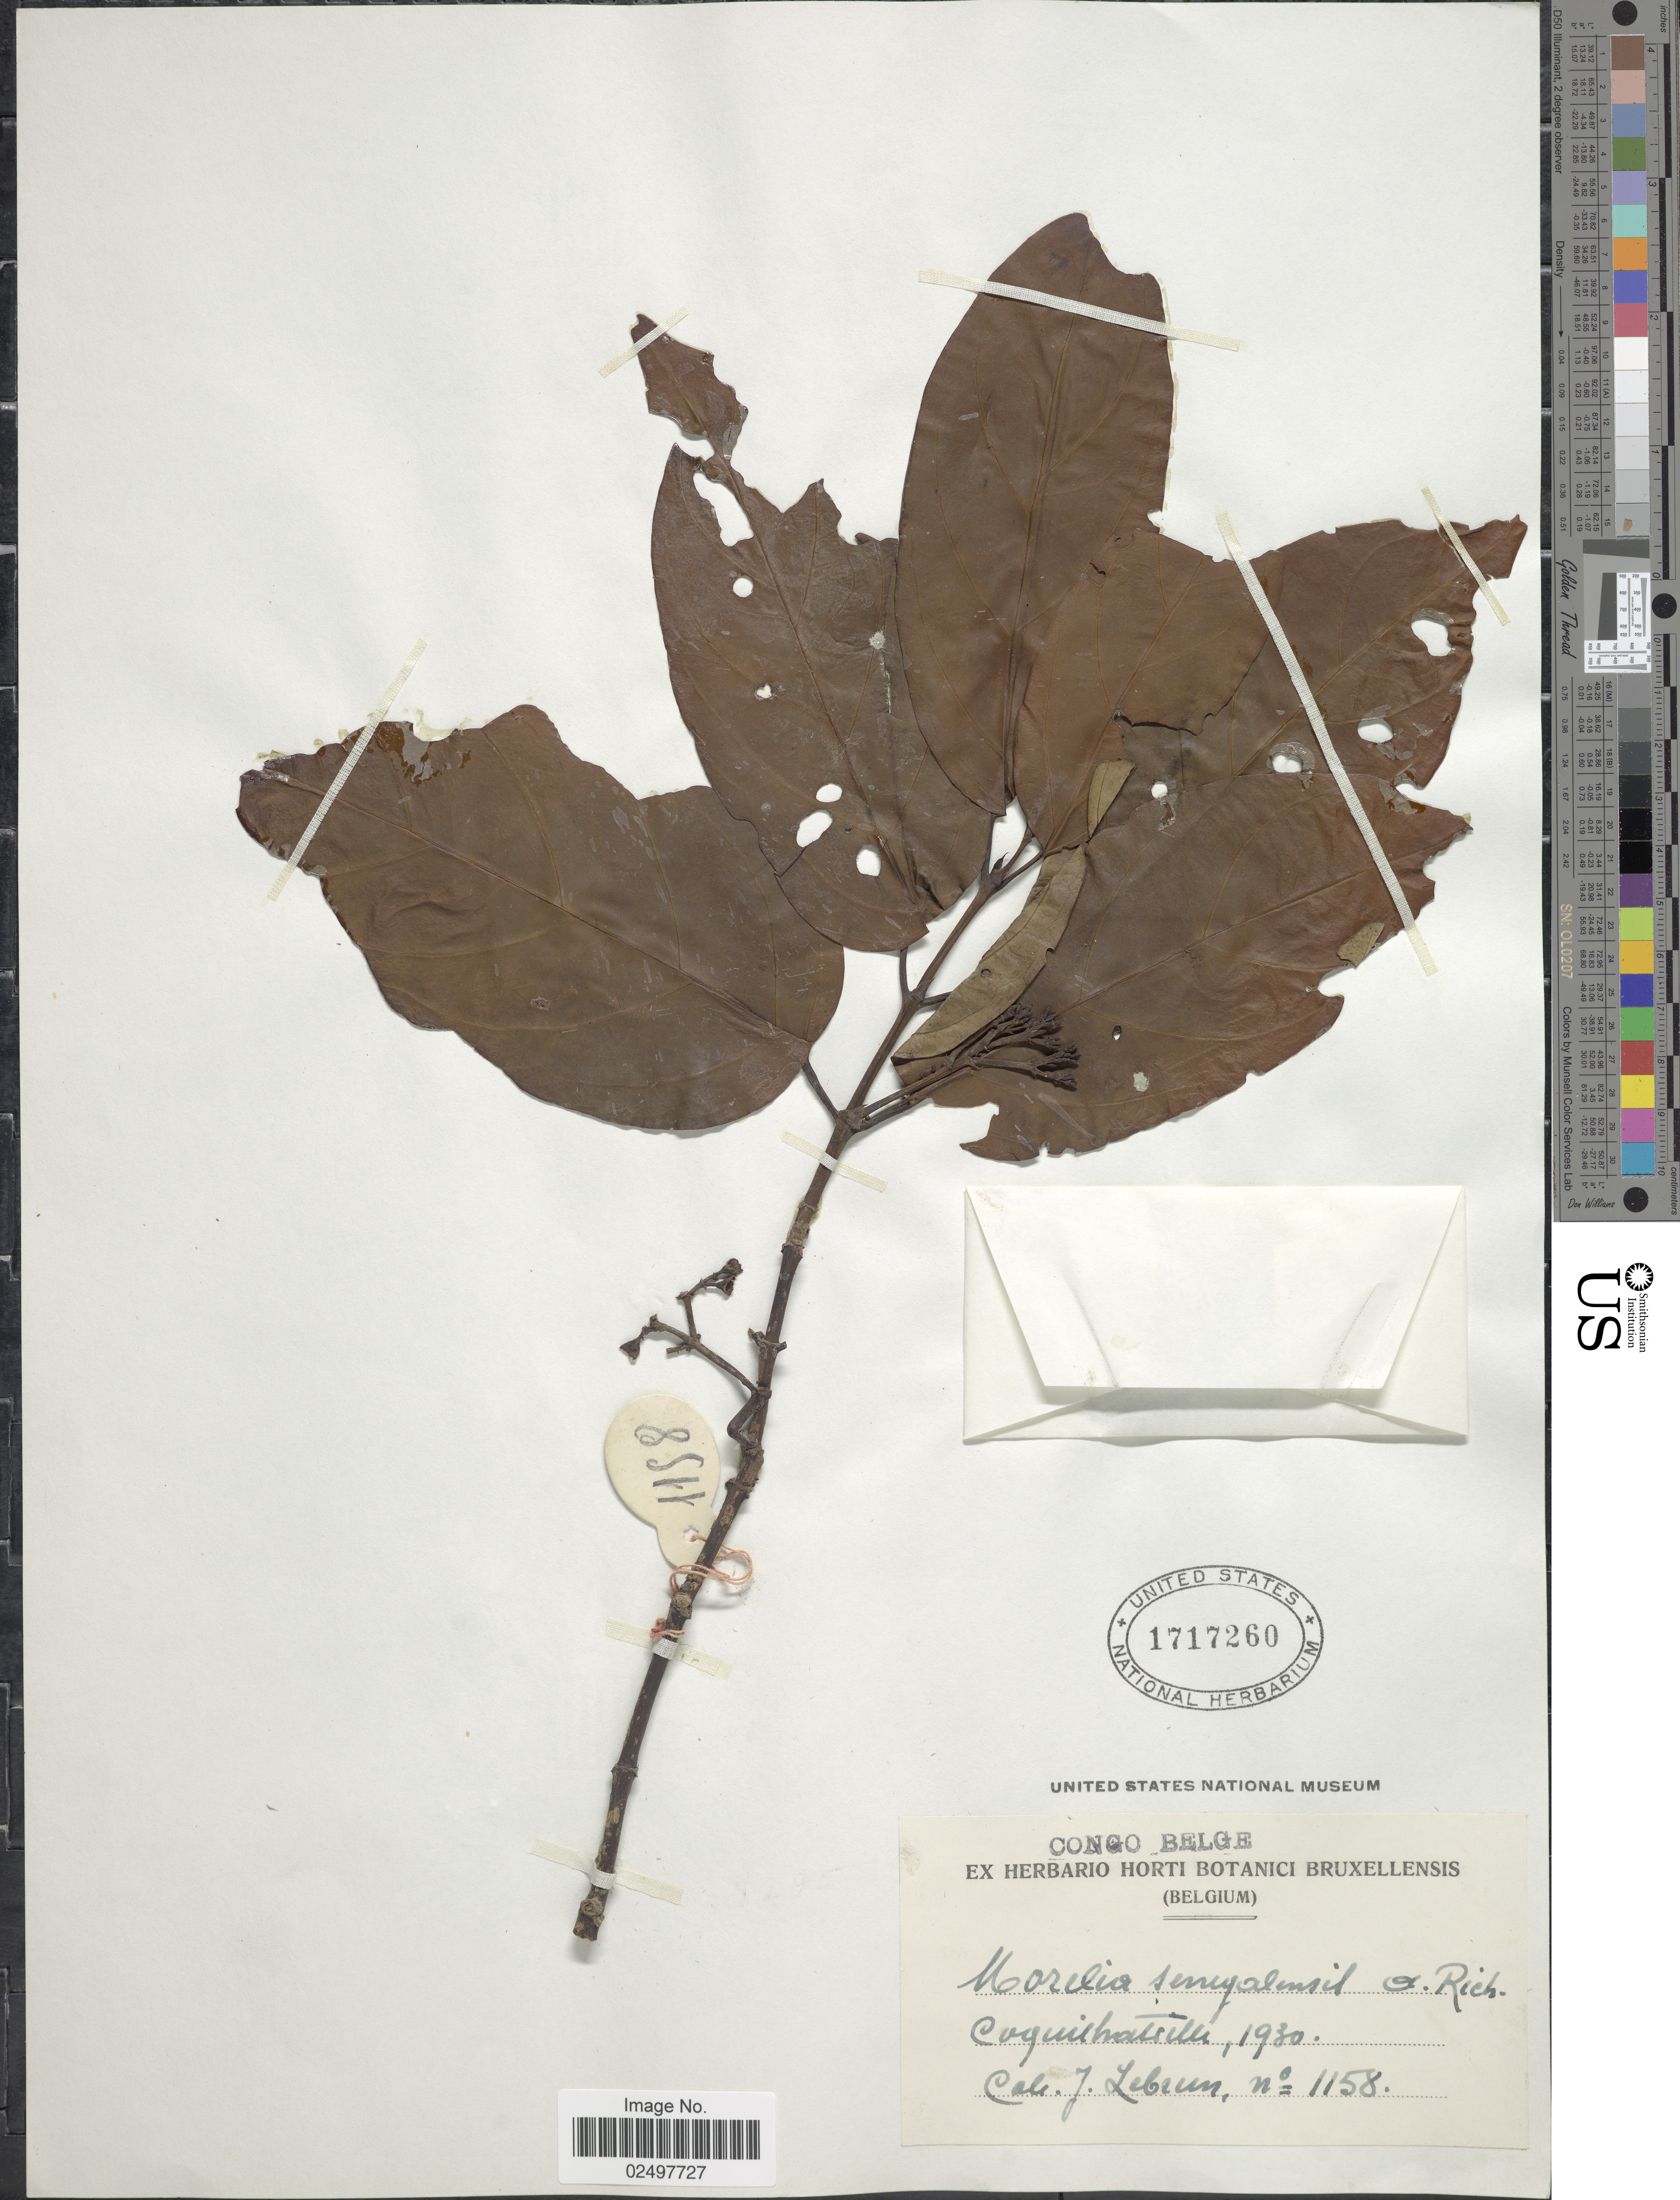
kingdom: Plantae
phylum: Tracheophyta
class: Magnoliopsida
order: Gentianales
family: Rubiaceae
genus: Morelia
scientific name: Morelia senegalensis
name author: A. Rich. ex DC.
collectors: J. A. Lebrun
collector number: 1158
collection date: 1930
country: Congo, Democratic Republic of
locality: Congo Belge, Coquithatville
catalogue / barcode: US 1717260